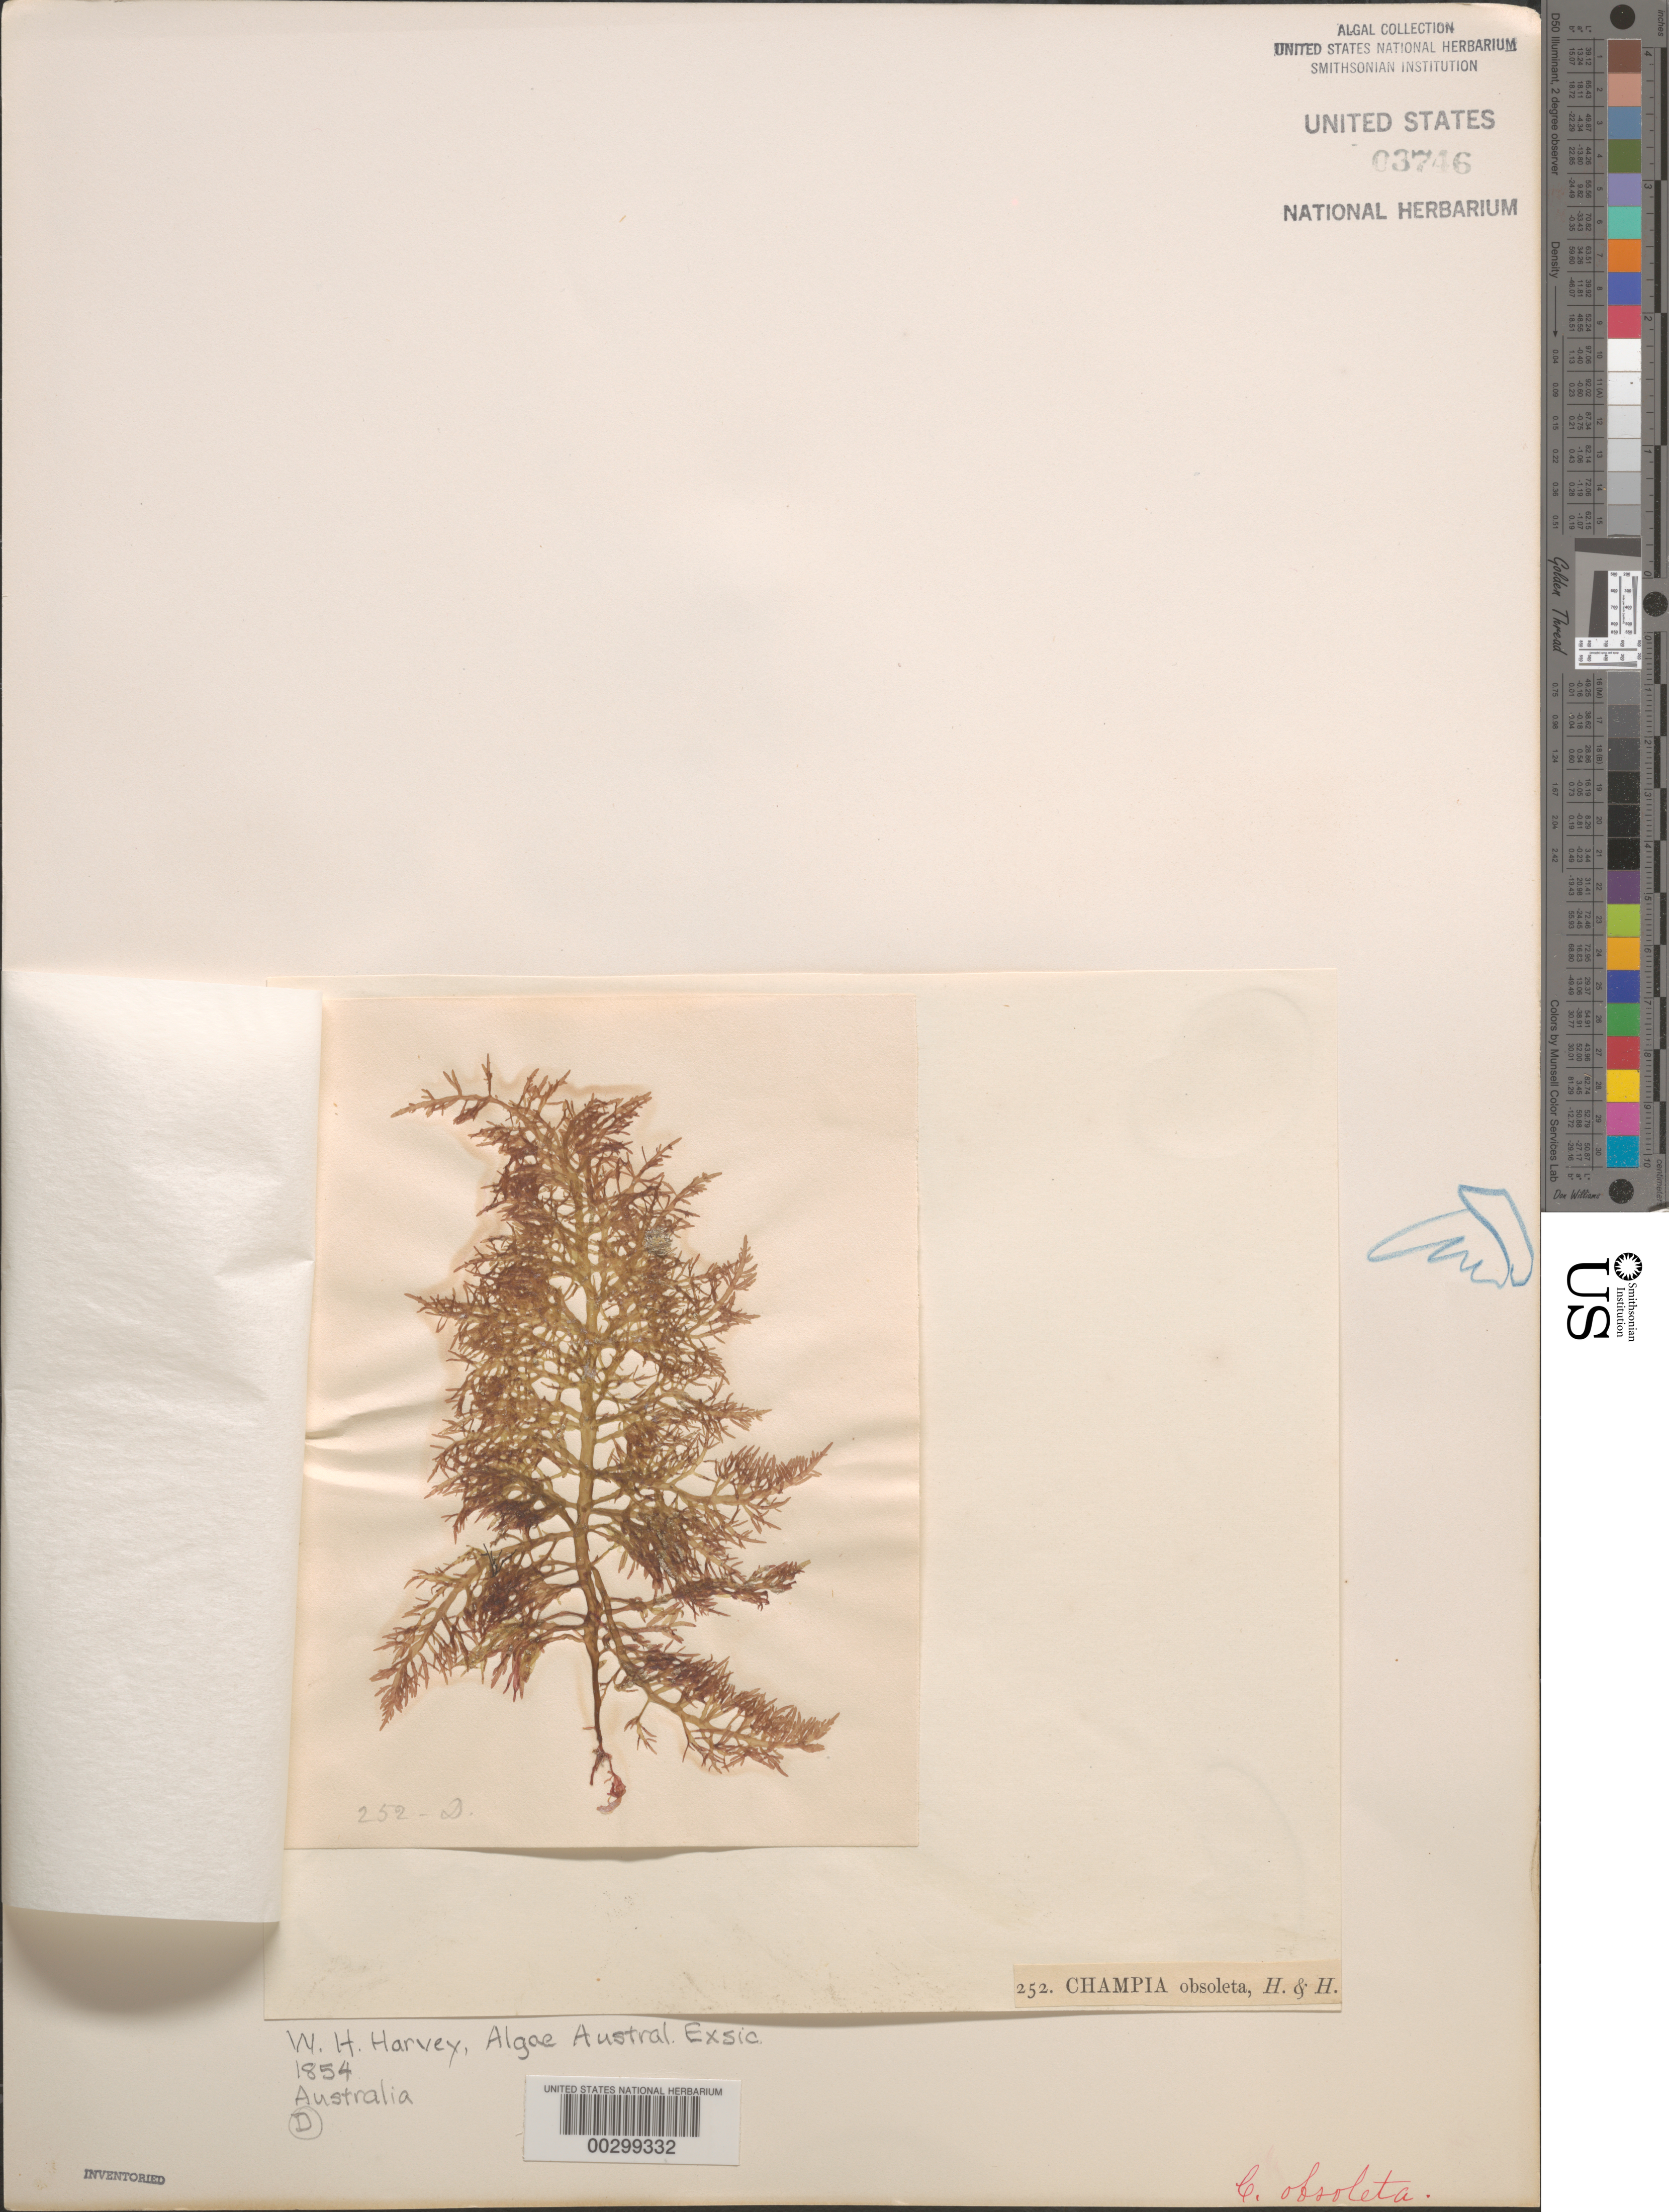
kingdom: Plantae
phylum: Rhodophyta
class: Florideophyceae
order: Rhodymeniales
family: Champiaceae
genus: Champia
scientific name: Champia affinis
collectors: W. Harvey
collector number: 252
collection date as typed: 1854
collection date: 1854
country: Australia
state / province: Western Australia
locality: Princess Royal Harbor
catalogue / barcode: US 3746